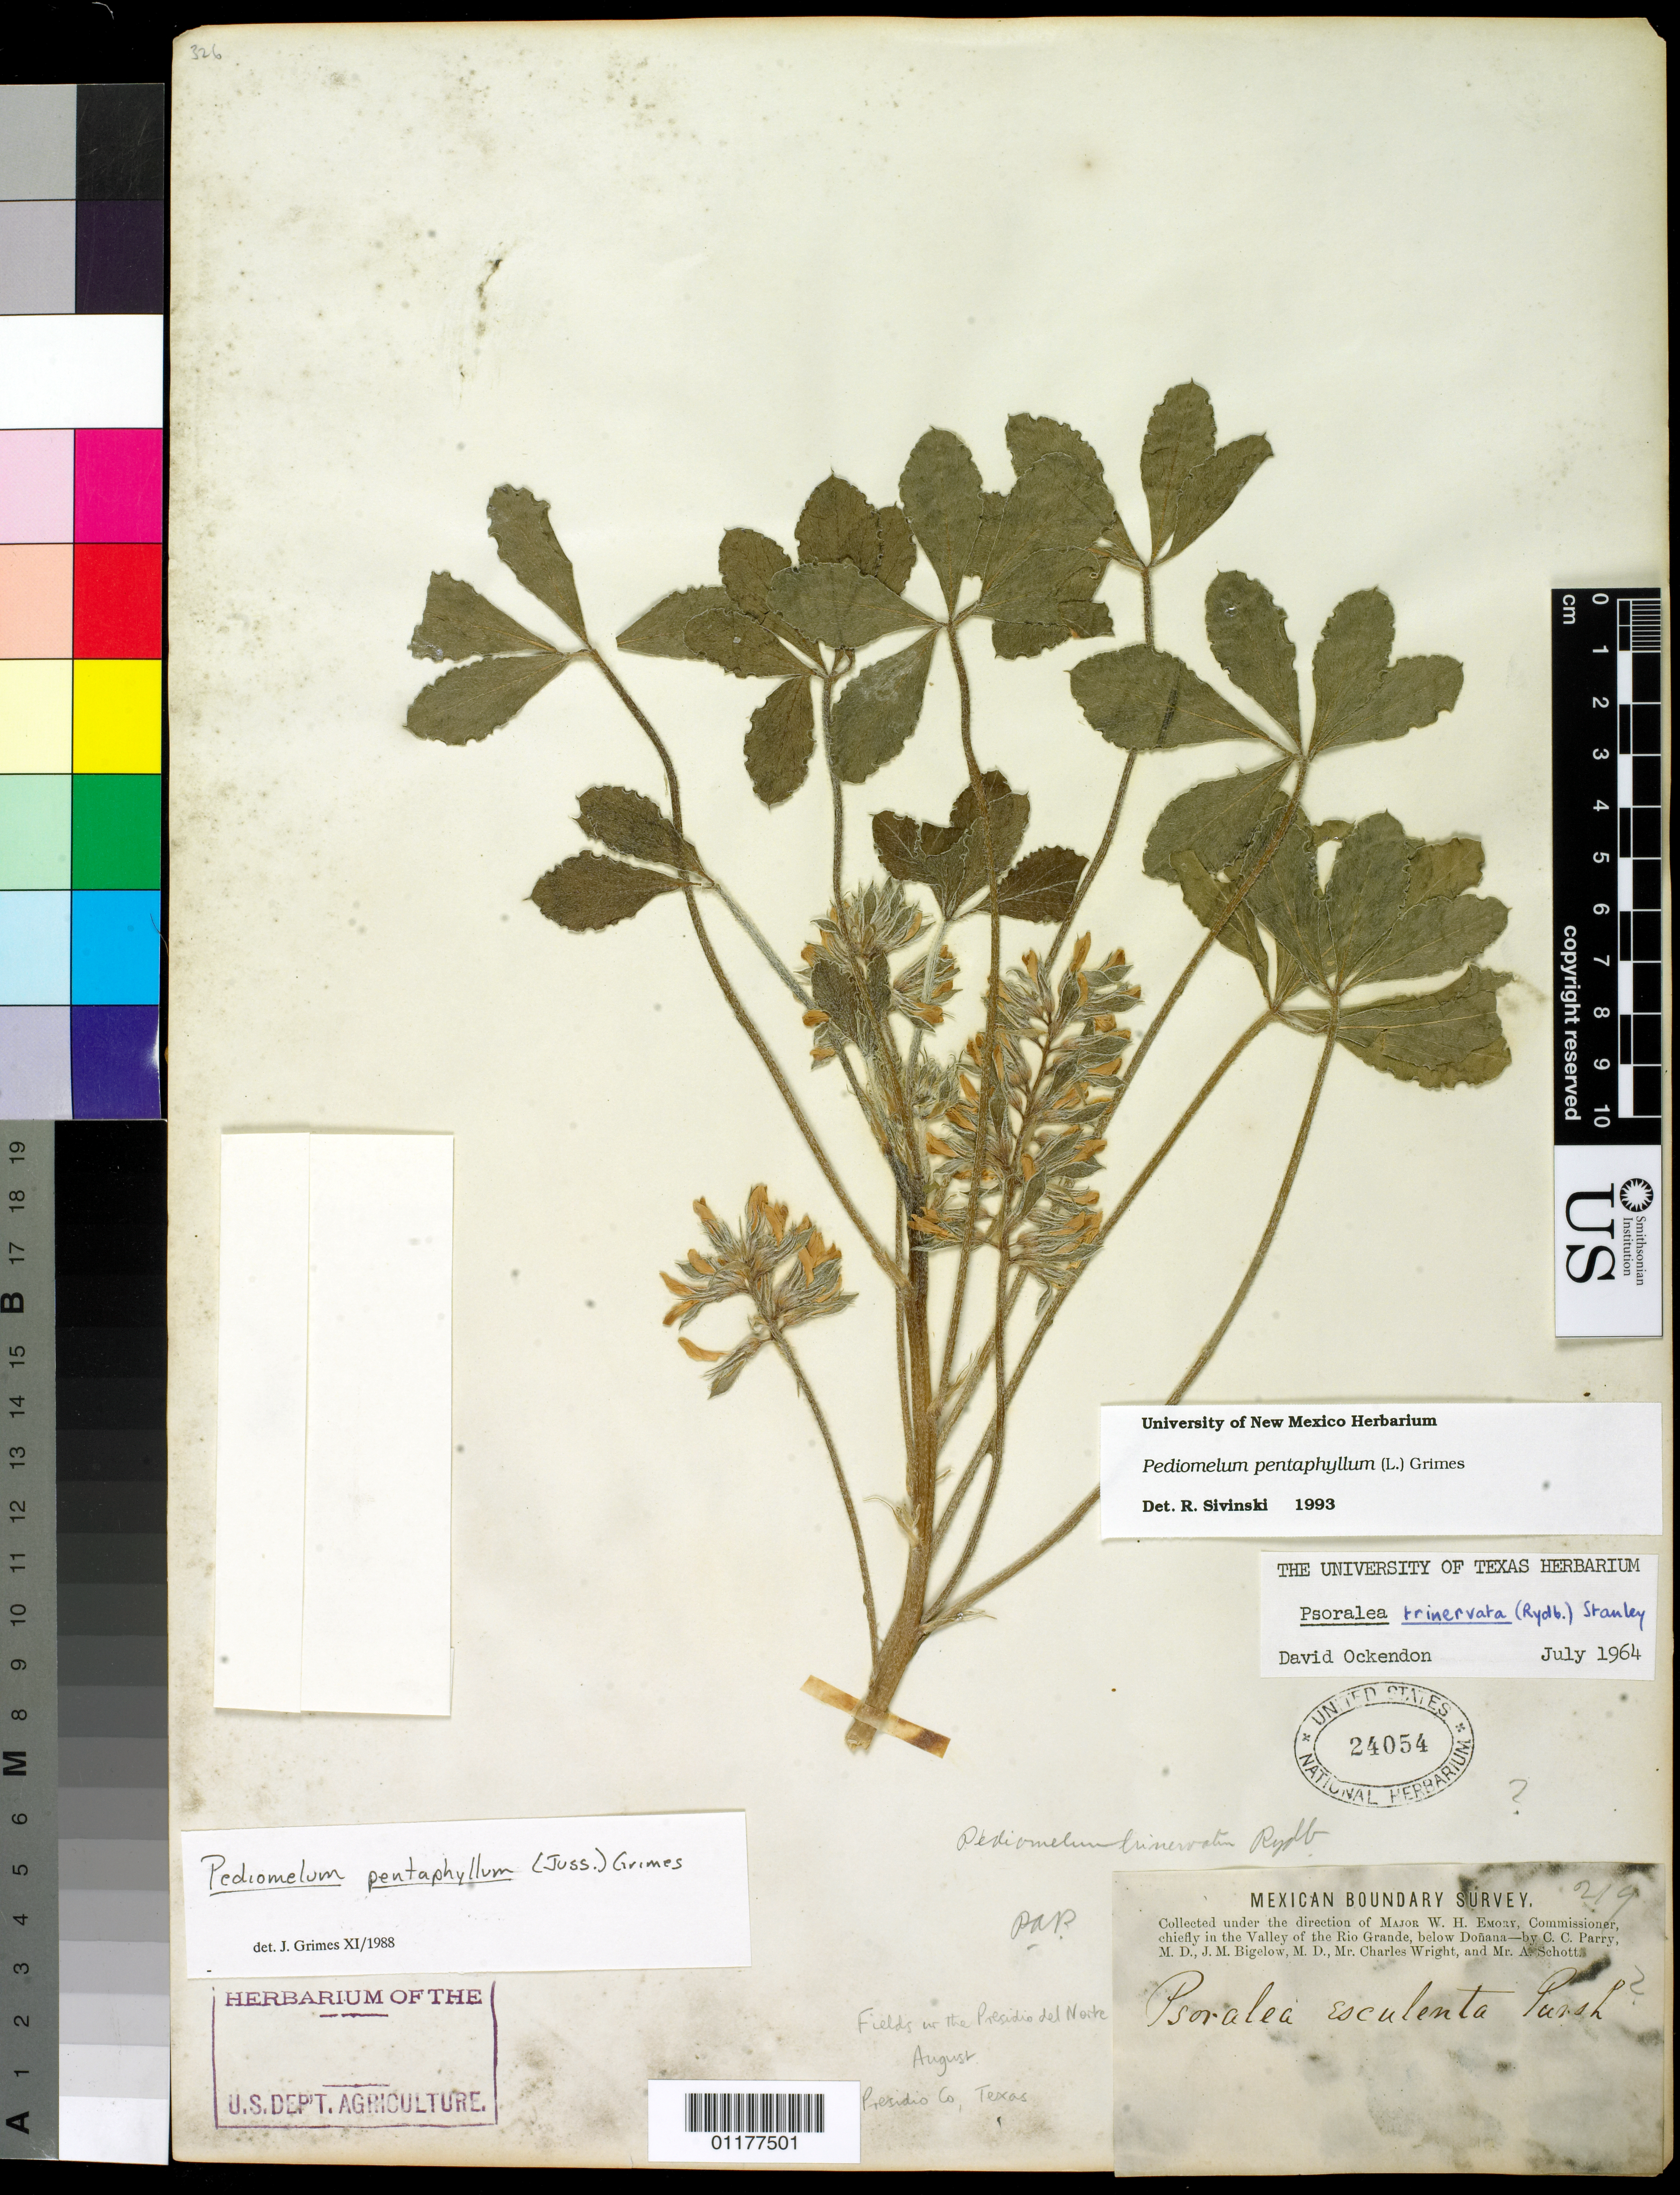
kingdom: Plantae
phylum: Tracheophyta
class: Magnoliopsida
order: Fabales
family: Fabaceae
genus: Pediomelum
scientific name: Pediomelum pentaphyllum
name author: (L.) Rydb.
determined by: Grimes, J.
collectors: C. C. Parry, J. M. Bigelow, C. Wright & A. C. V. Schott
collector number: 666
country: United States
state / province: New Mexico / Texas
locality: Valley of the Rio Grande, below Doñana.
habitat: In wet places.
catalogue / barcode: US 24054